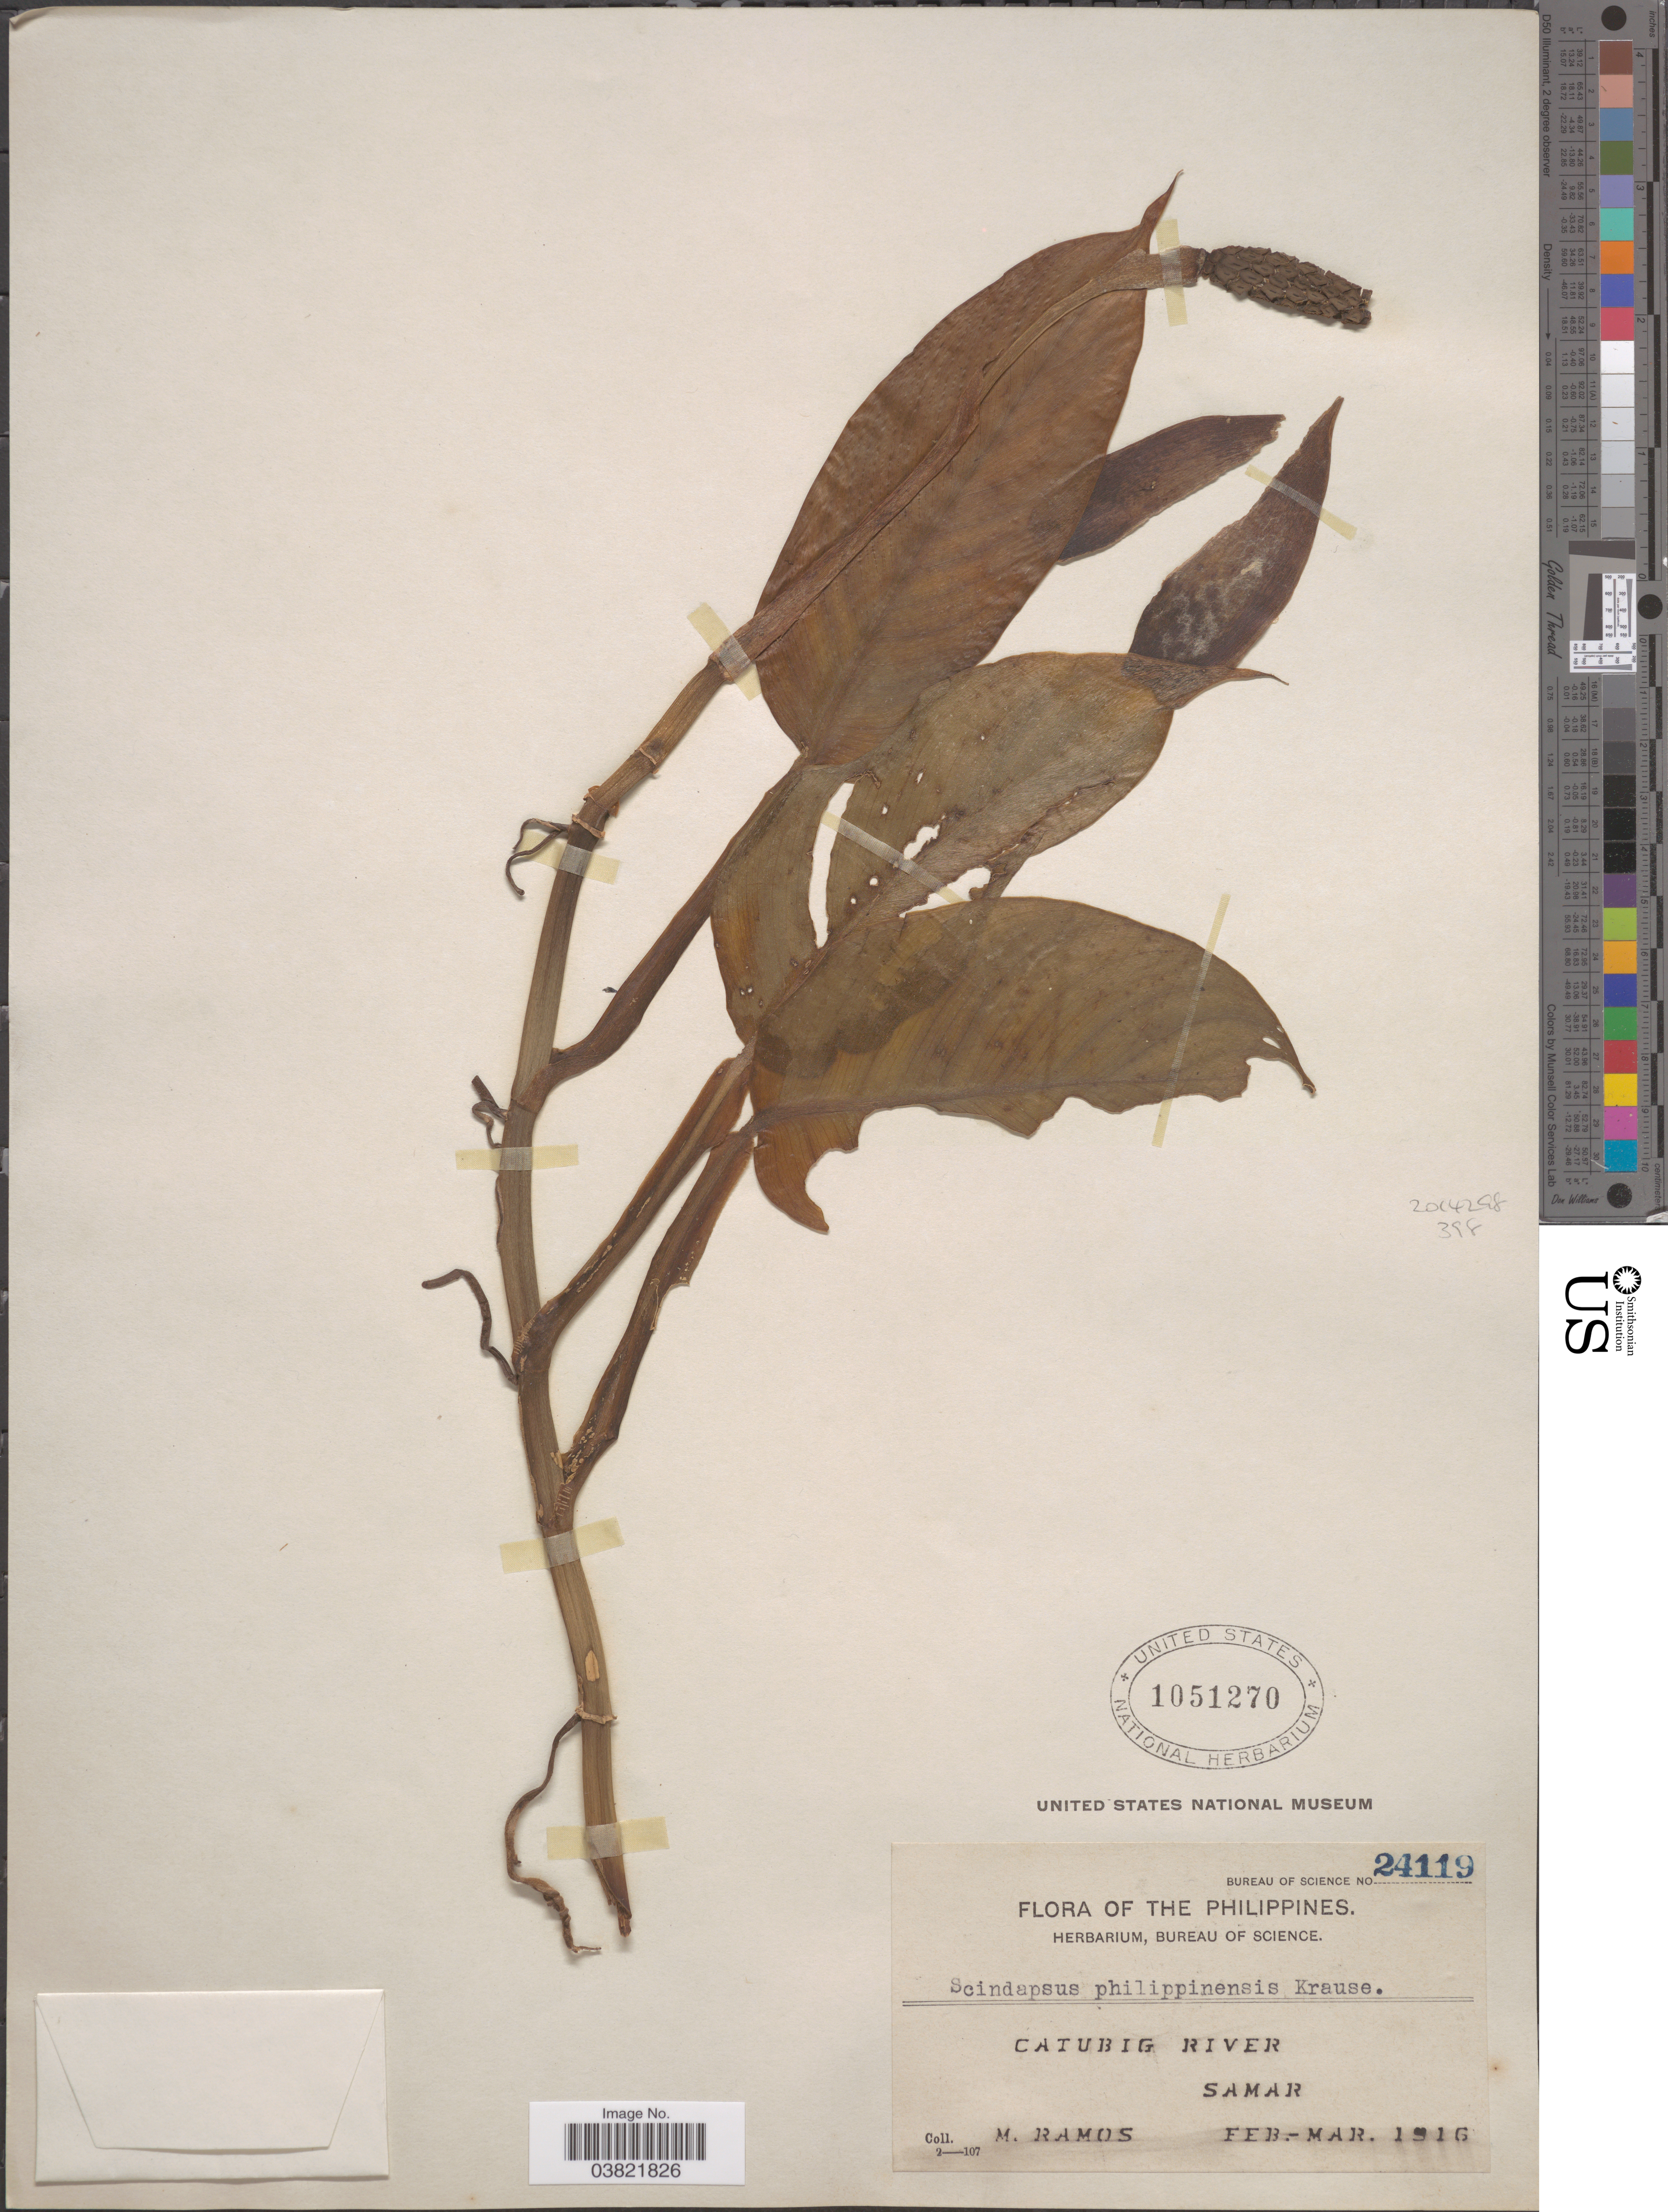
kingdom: Plantae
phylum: Tracheophyta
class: Liliopsida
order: Alismatales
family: Araceae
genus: Scindapsus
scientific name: Scindapsus philippinensis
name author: K. Krause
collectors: M. Ramos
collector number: Bureau of Science 24119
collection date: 1916-02/1916-03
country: Philippines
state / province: Eastern Visayas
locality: Catubig River, Samar.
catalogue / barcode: US 1051270